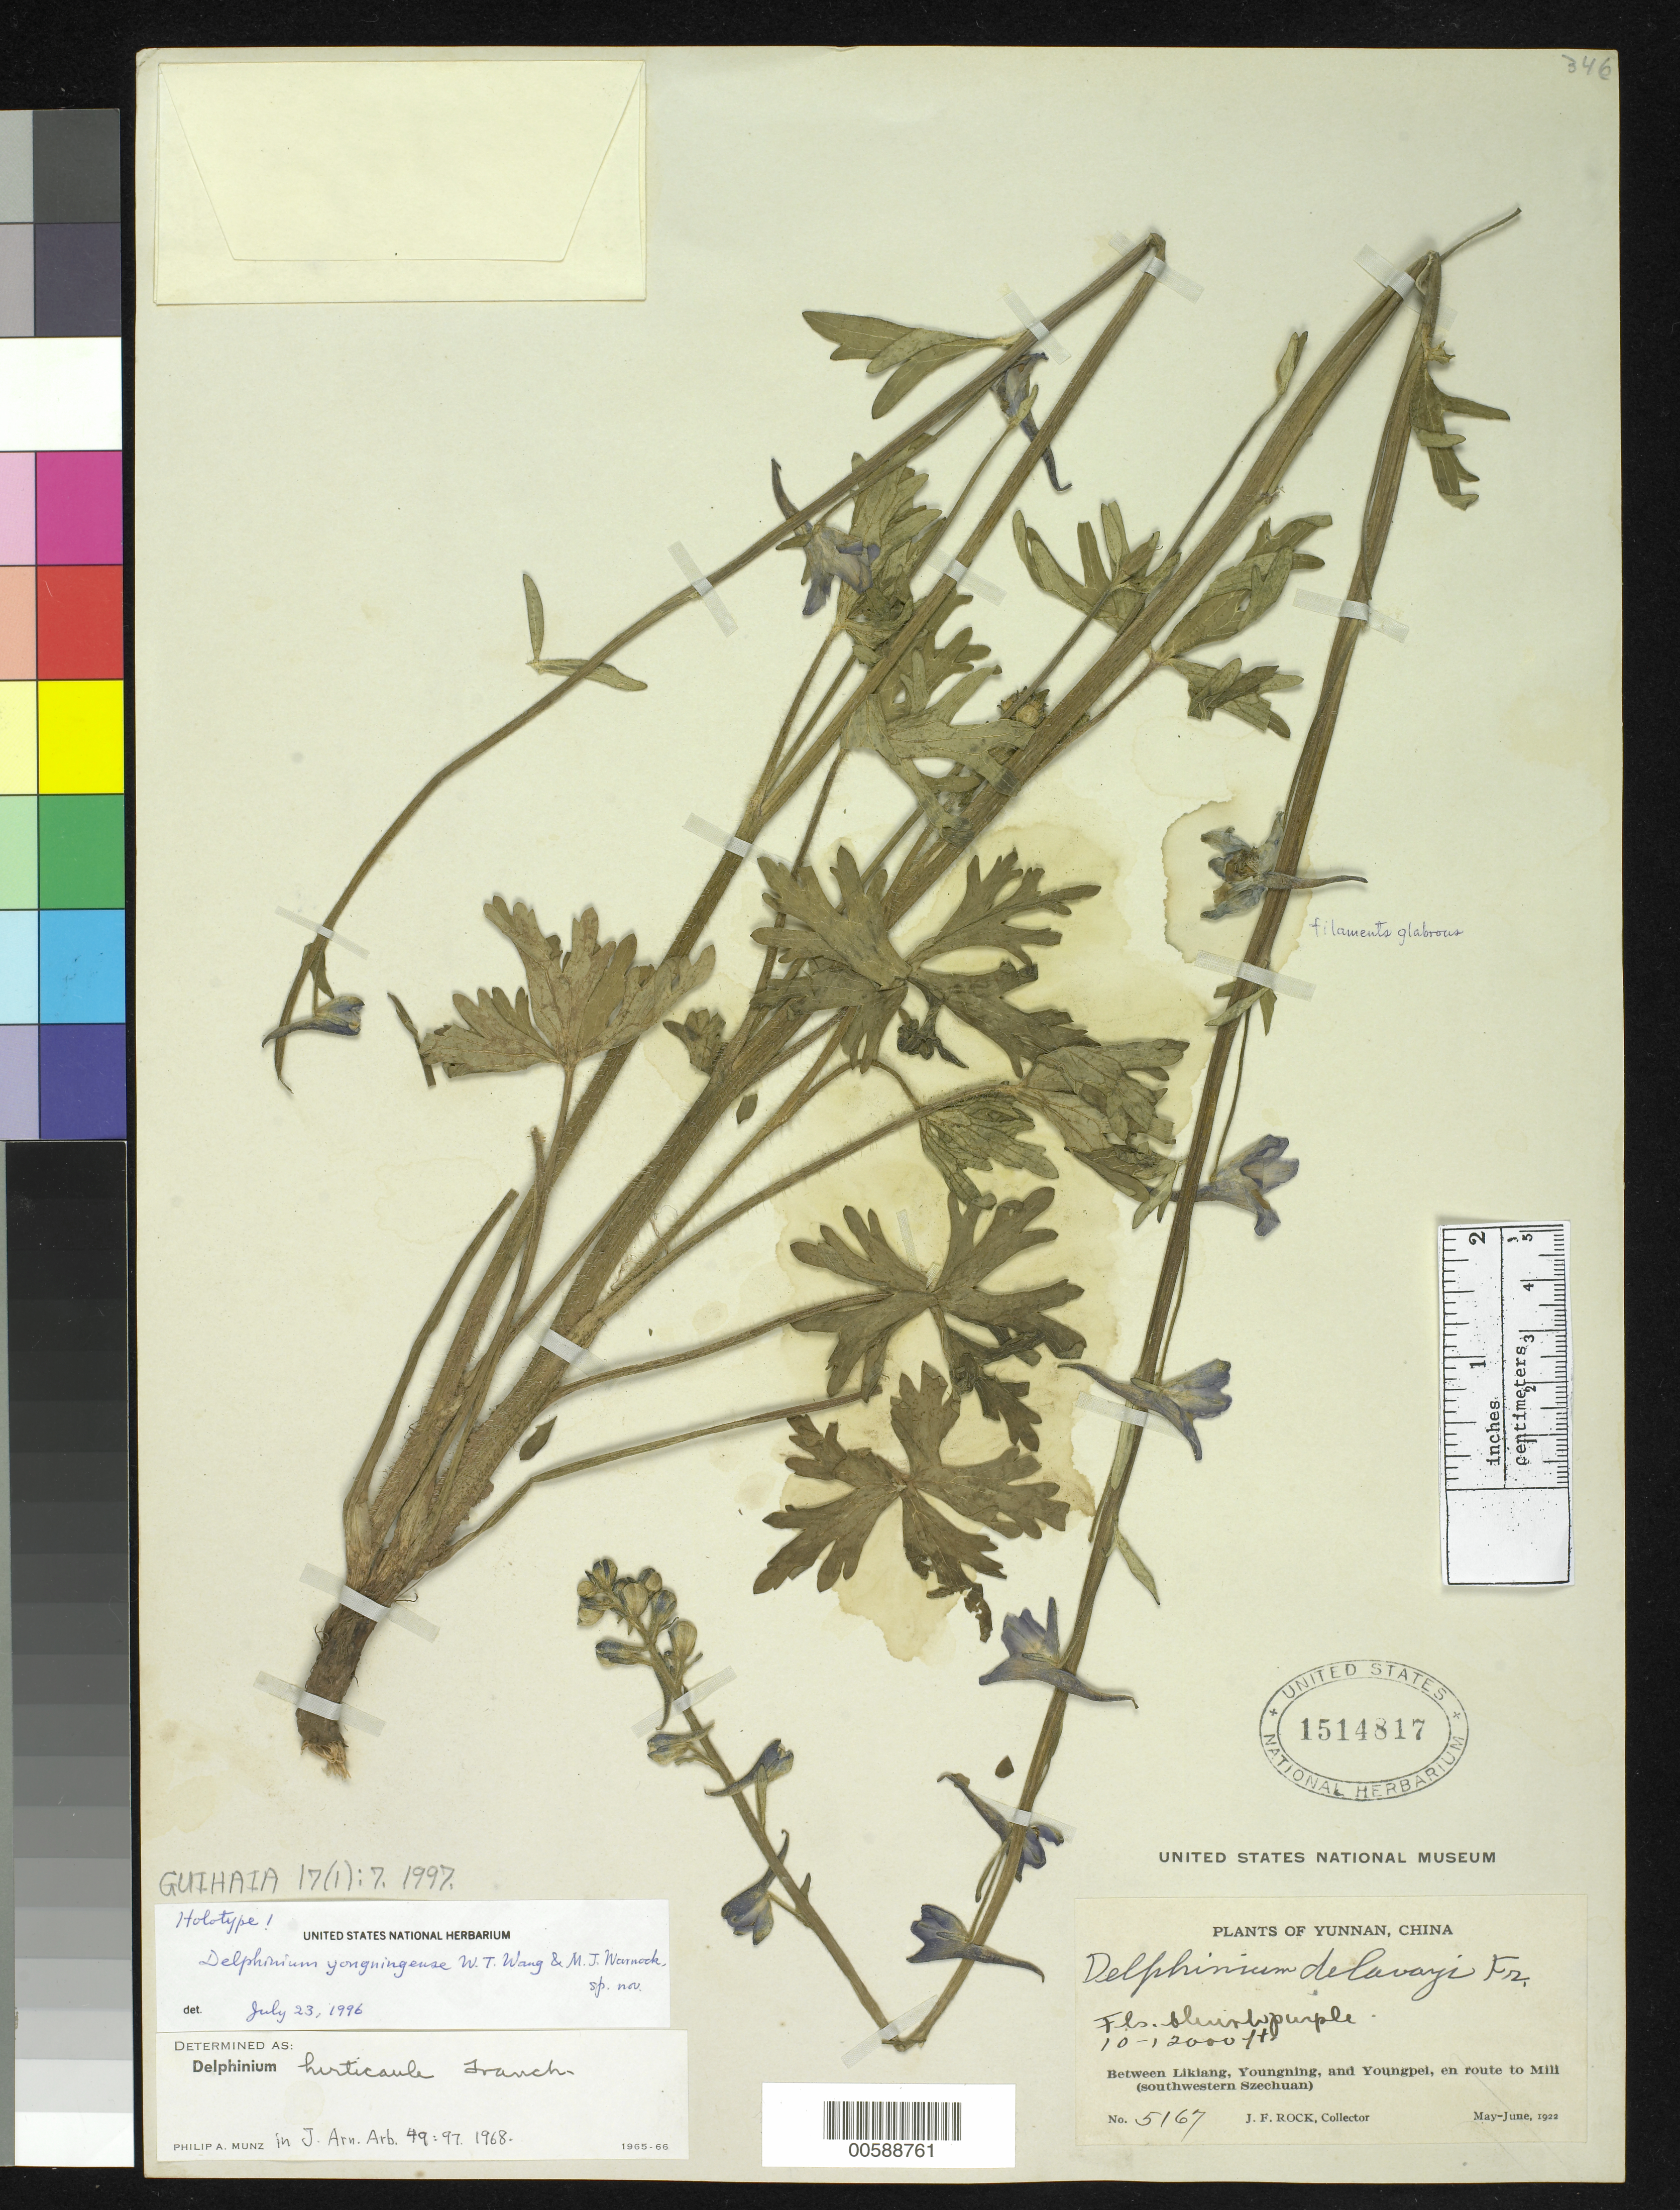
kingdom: Plantae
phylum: Tracheophyta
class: Magnoliopsida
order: Ranunculales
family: Ranunculaceae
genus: Delphinium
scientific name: Delphinium yongningense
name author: W.T. Wang & M.J. Warnock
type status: Holotype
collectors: J. F. Rock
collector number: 5167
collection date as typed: May-June, 1922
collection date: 1922-05/1922-06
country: China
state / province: Yunnan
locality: Between Likiang, Youngning, and Youngpei, en route to Mili (southwestern Szechuan)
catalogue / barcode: US 1514817